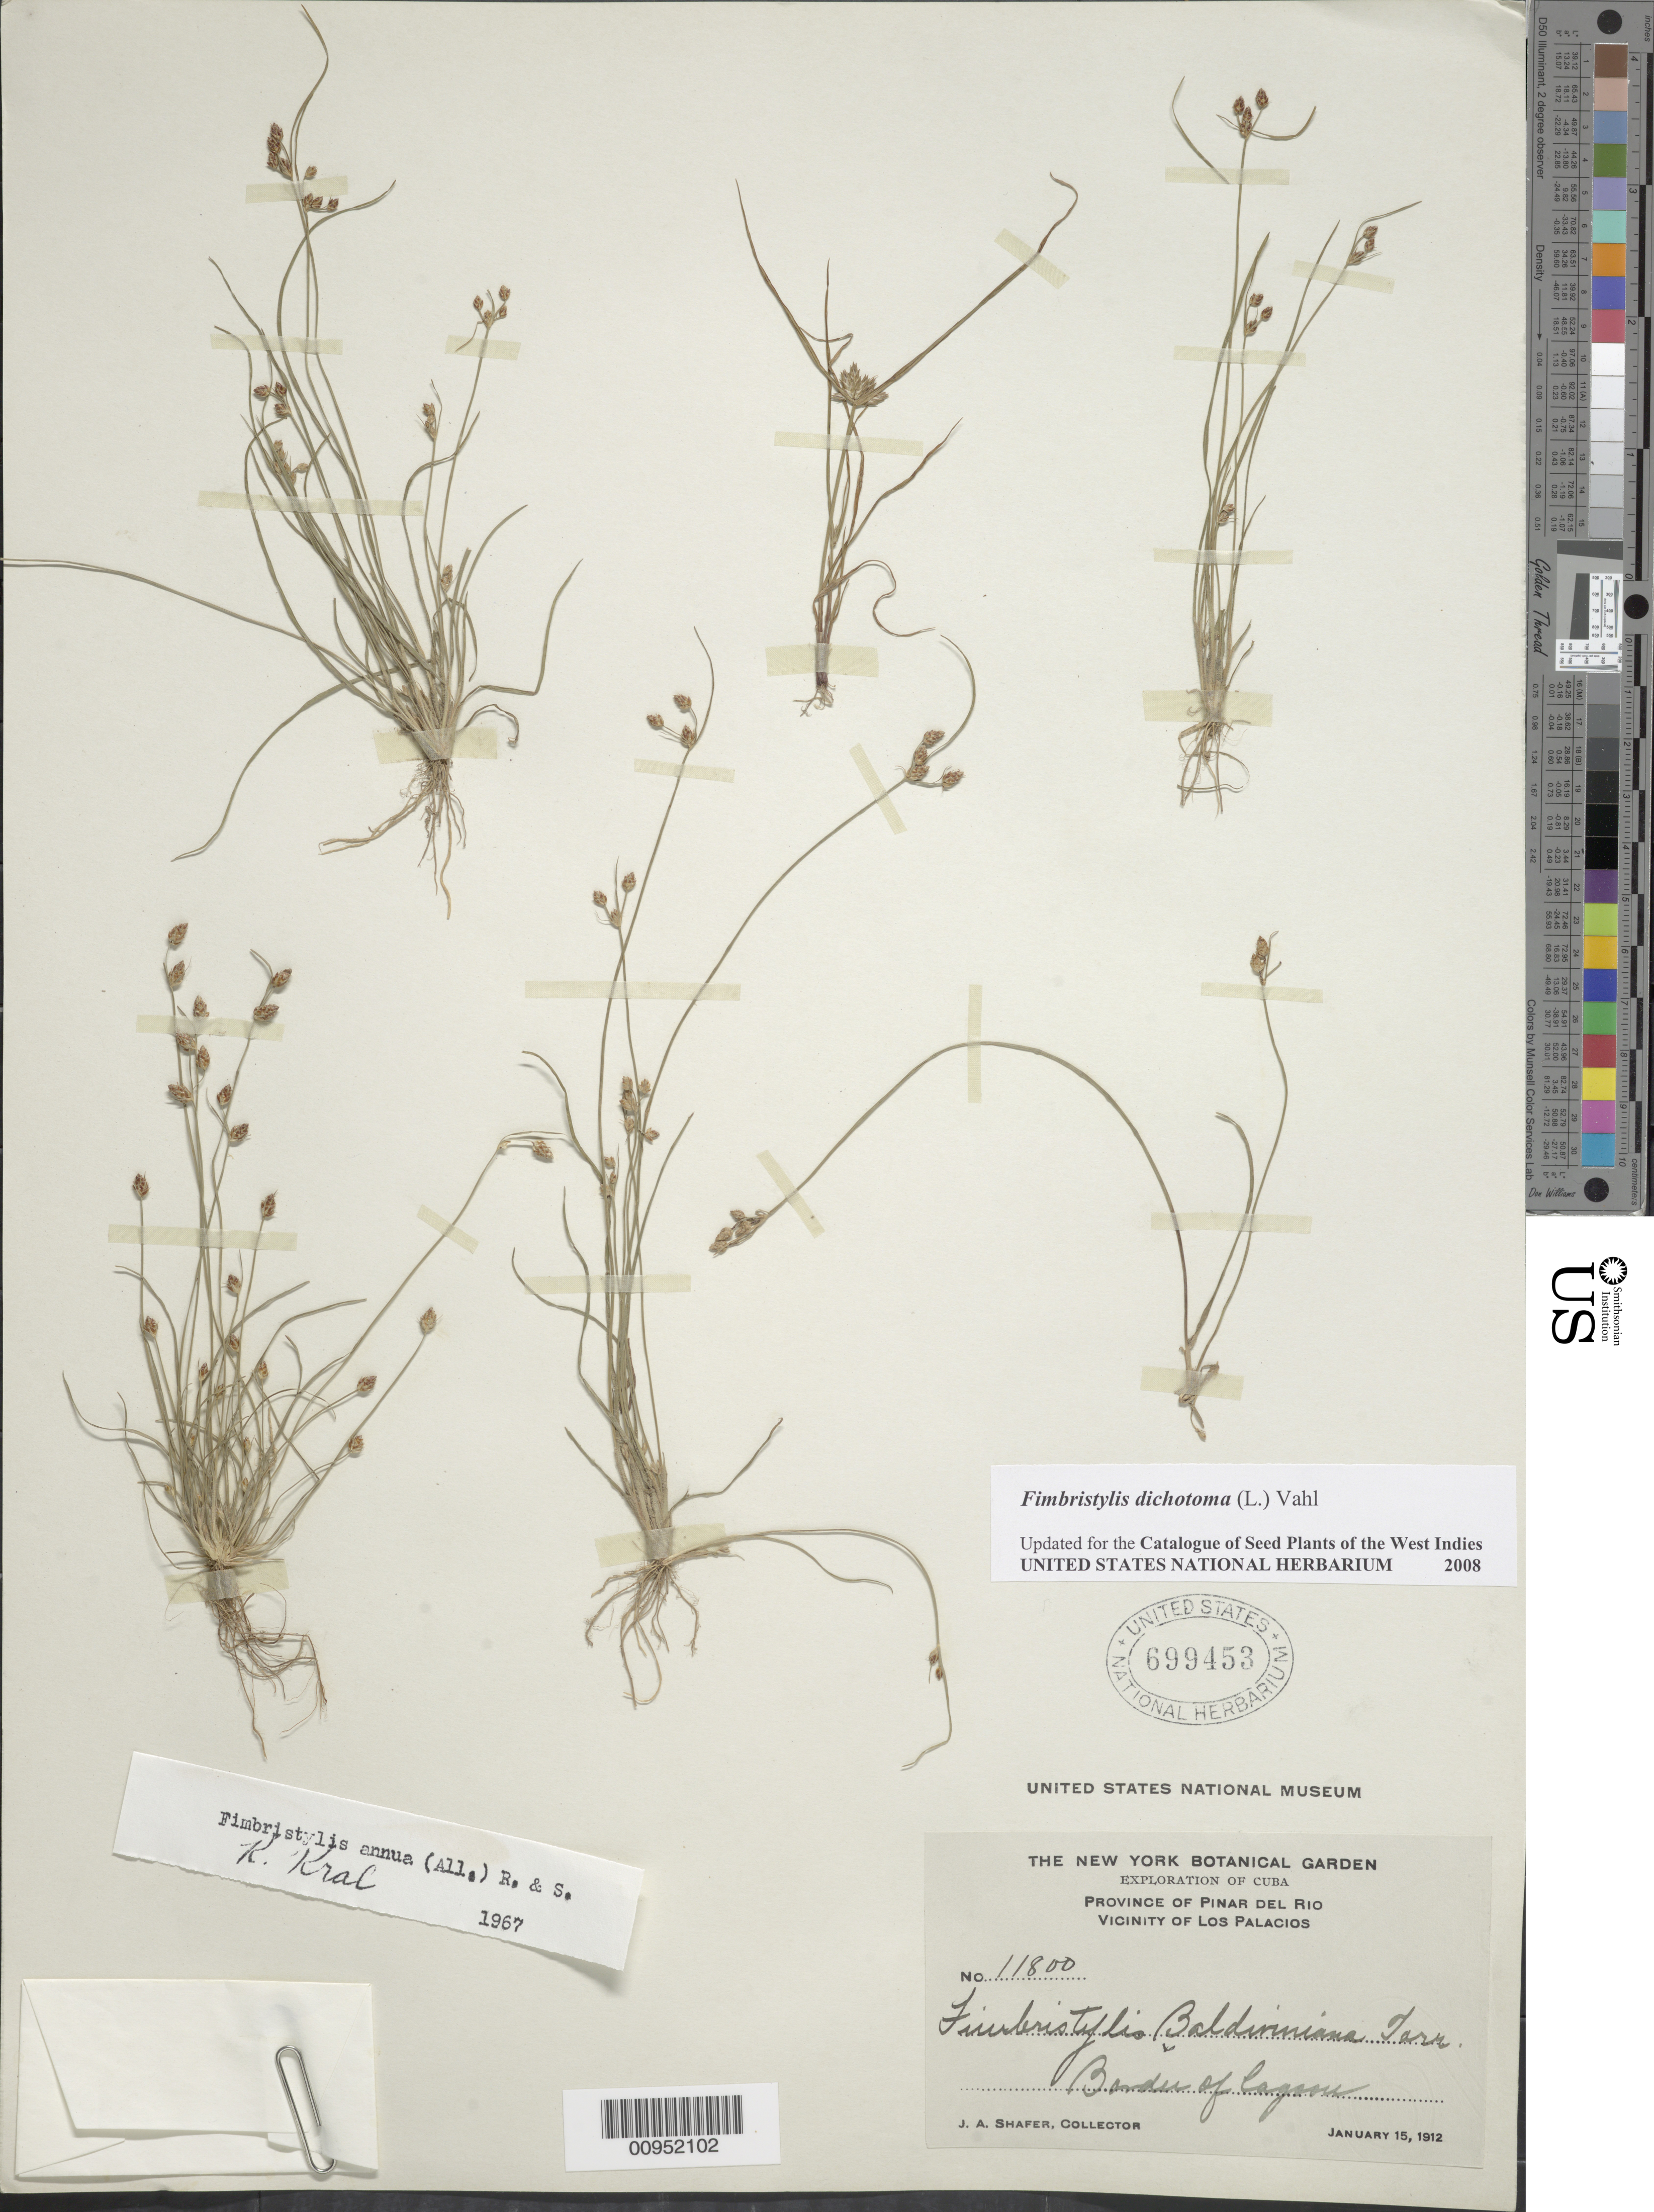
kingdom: Plantae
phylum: Tracheophyta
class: Liliopsida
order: Poales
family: Cyperaceae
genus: Fimbristylis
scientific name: Fimbristylis dichotoma subsp. dichotoma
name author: (L.) Vahl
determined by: Strong, M. T., (US), Smithsonian Institution - National Museum of Natural History (UNITED STATES)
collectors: J. A. Shafer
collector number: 11800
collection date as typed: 15 Jan 1912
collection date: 1912-01-15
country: Cuba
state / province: Pinar del Rio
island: Cuba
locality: Vicinity of Los Palacios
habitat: Border of lagoon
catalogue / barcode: US 699453